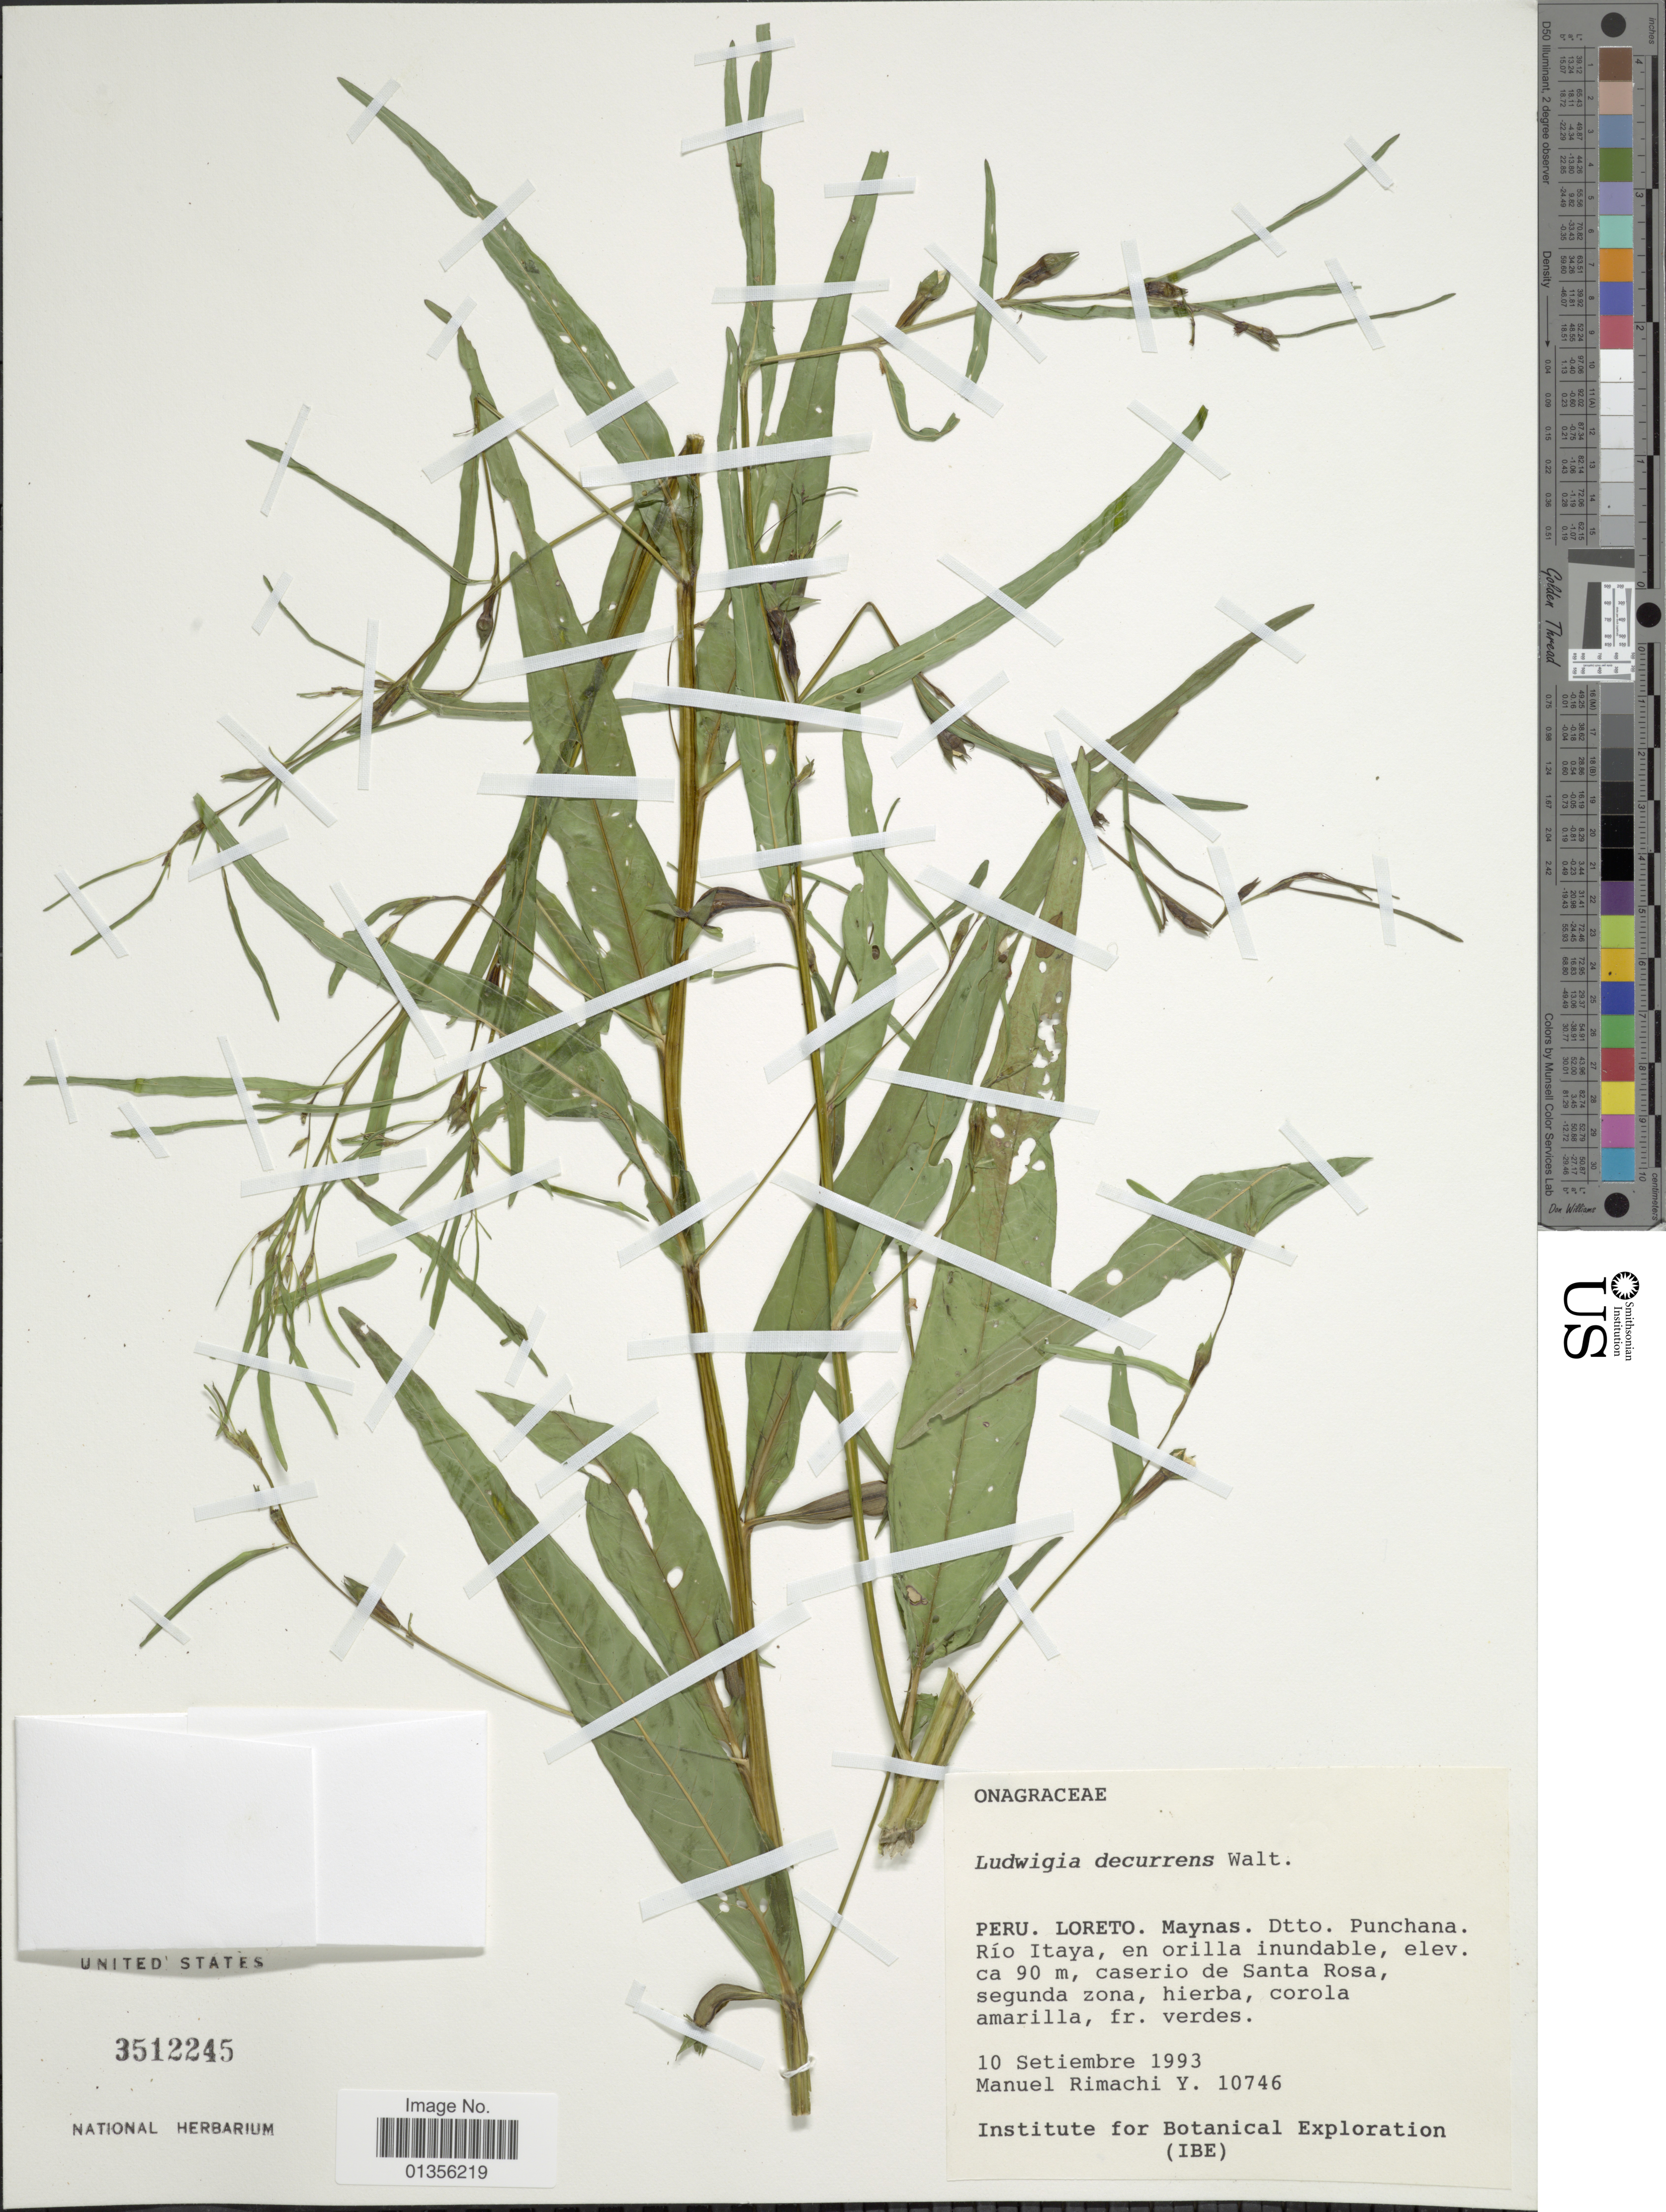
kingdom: Plantae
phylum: Tracheophyta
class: Magnoliopsida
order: Myrtales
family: Onagraceae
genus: Ludwigia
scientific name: Ludwigia decurrens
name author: Walter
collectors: M. Rimachi Y.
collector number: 10746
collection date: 1993-09-10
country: Peru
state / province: Loreto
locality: Maynas. Dtto. Punchana. Río Itaya, en orilla inundable.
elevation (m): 90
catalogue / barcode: US 3512245